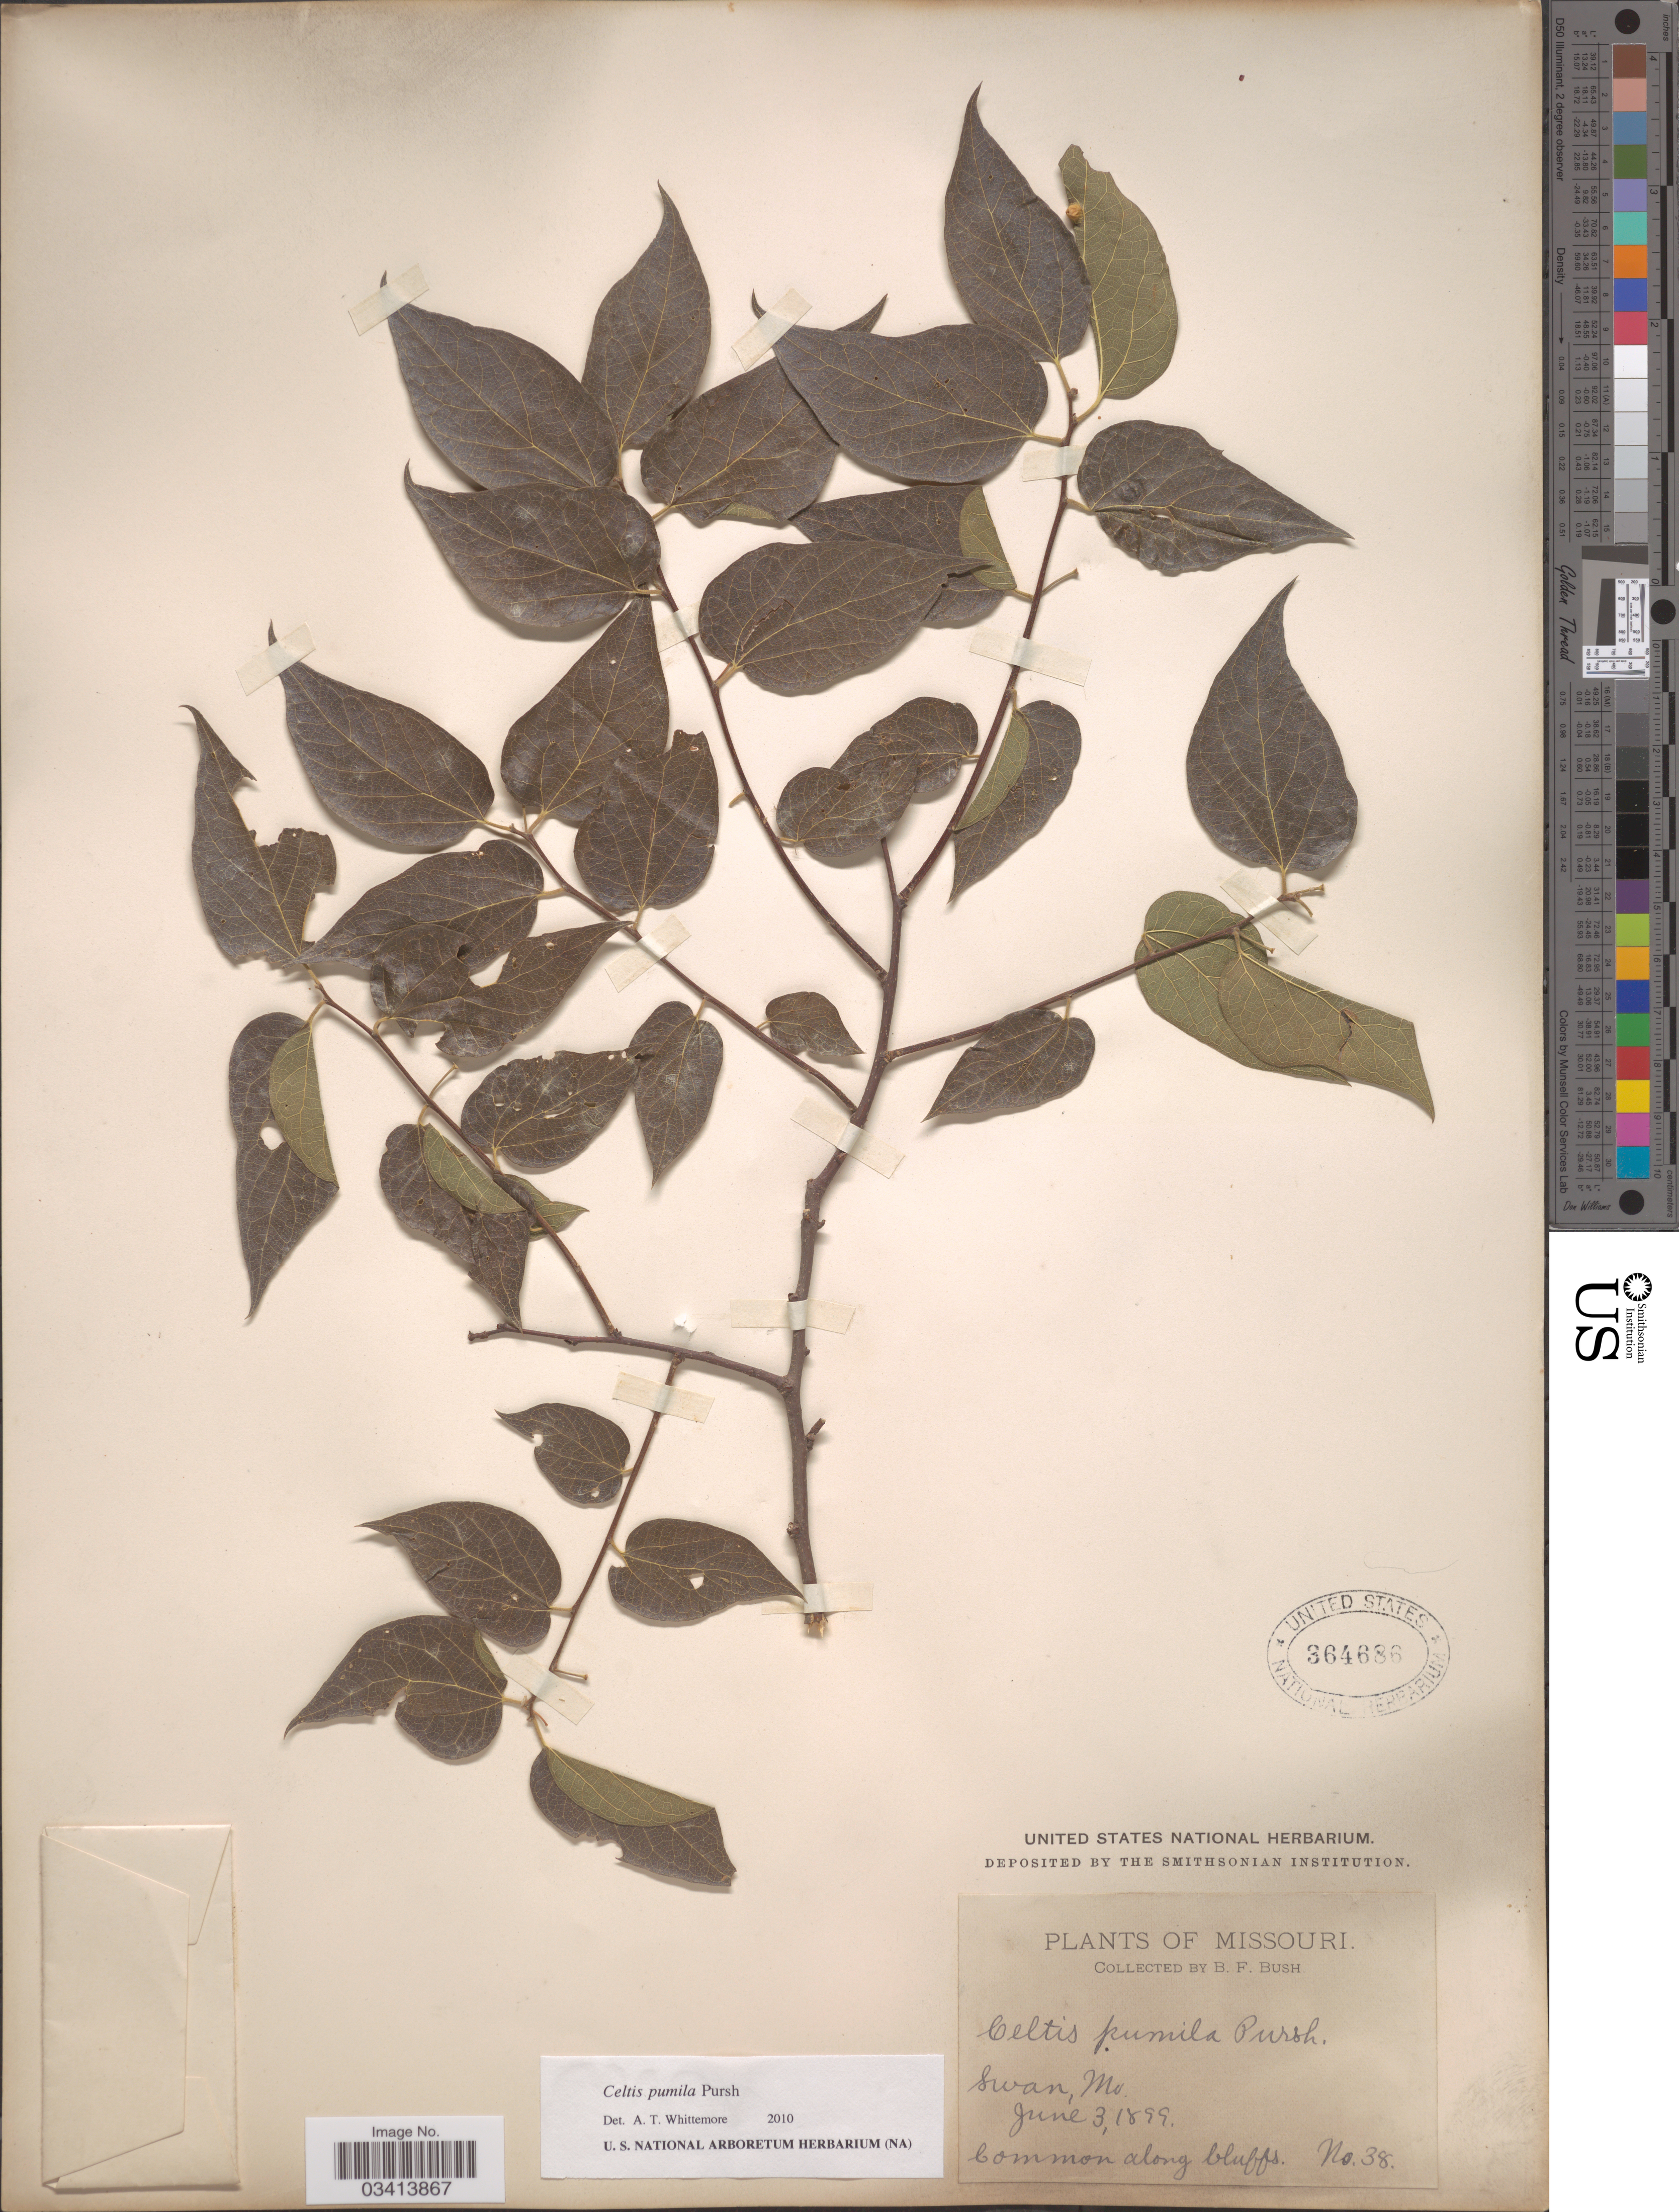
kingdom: Plantae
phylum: Tracheophyta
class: Magnoliopsida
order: Rosales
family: Cannabaceae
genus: Celtis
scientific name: Celtis occidentalis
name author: L.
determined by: Strong, M. T., (US), Smithsonian Institution - National Museum of Natural History (UNITED STATES)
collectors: B. F. Bush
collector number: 38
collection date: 1899-06-03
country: United States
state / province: Missouri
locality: Swan.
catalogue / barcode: US 364686